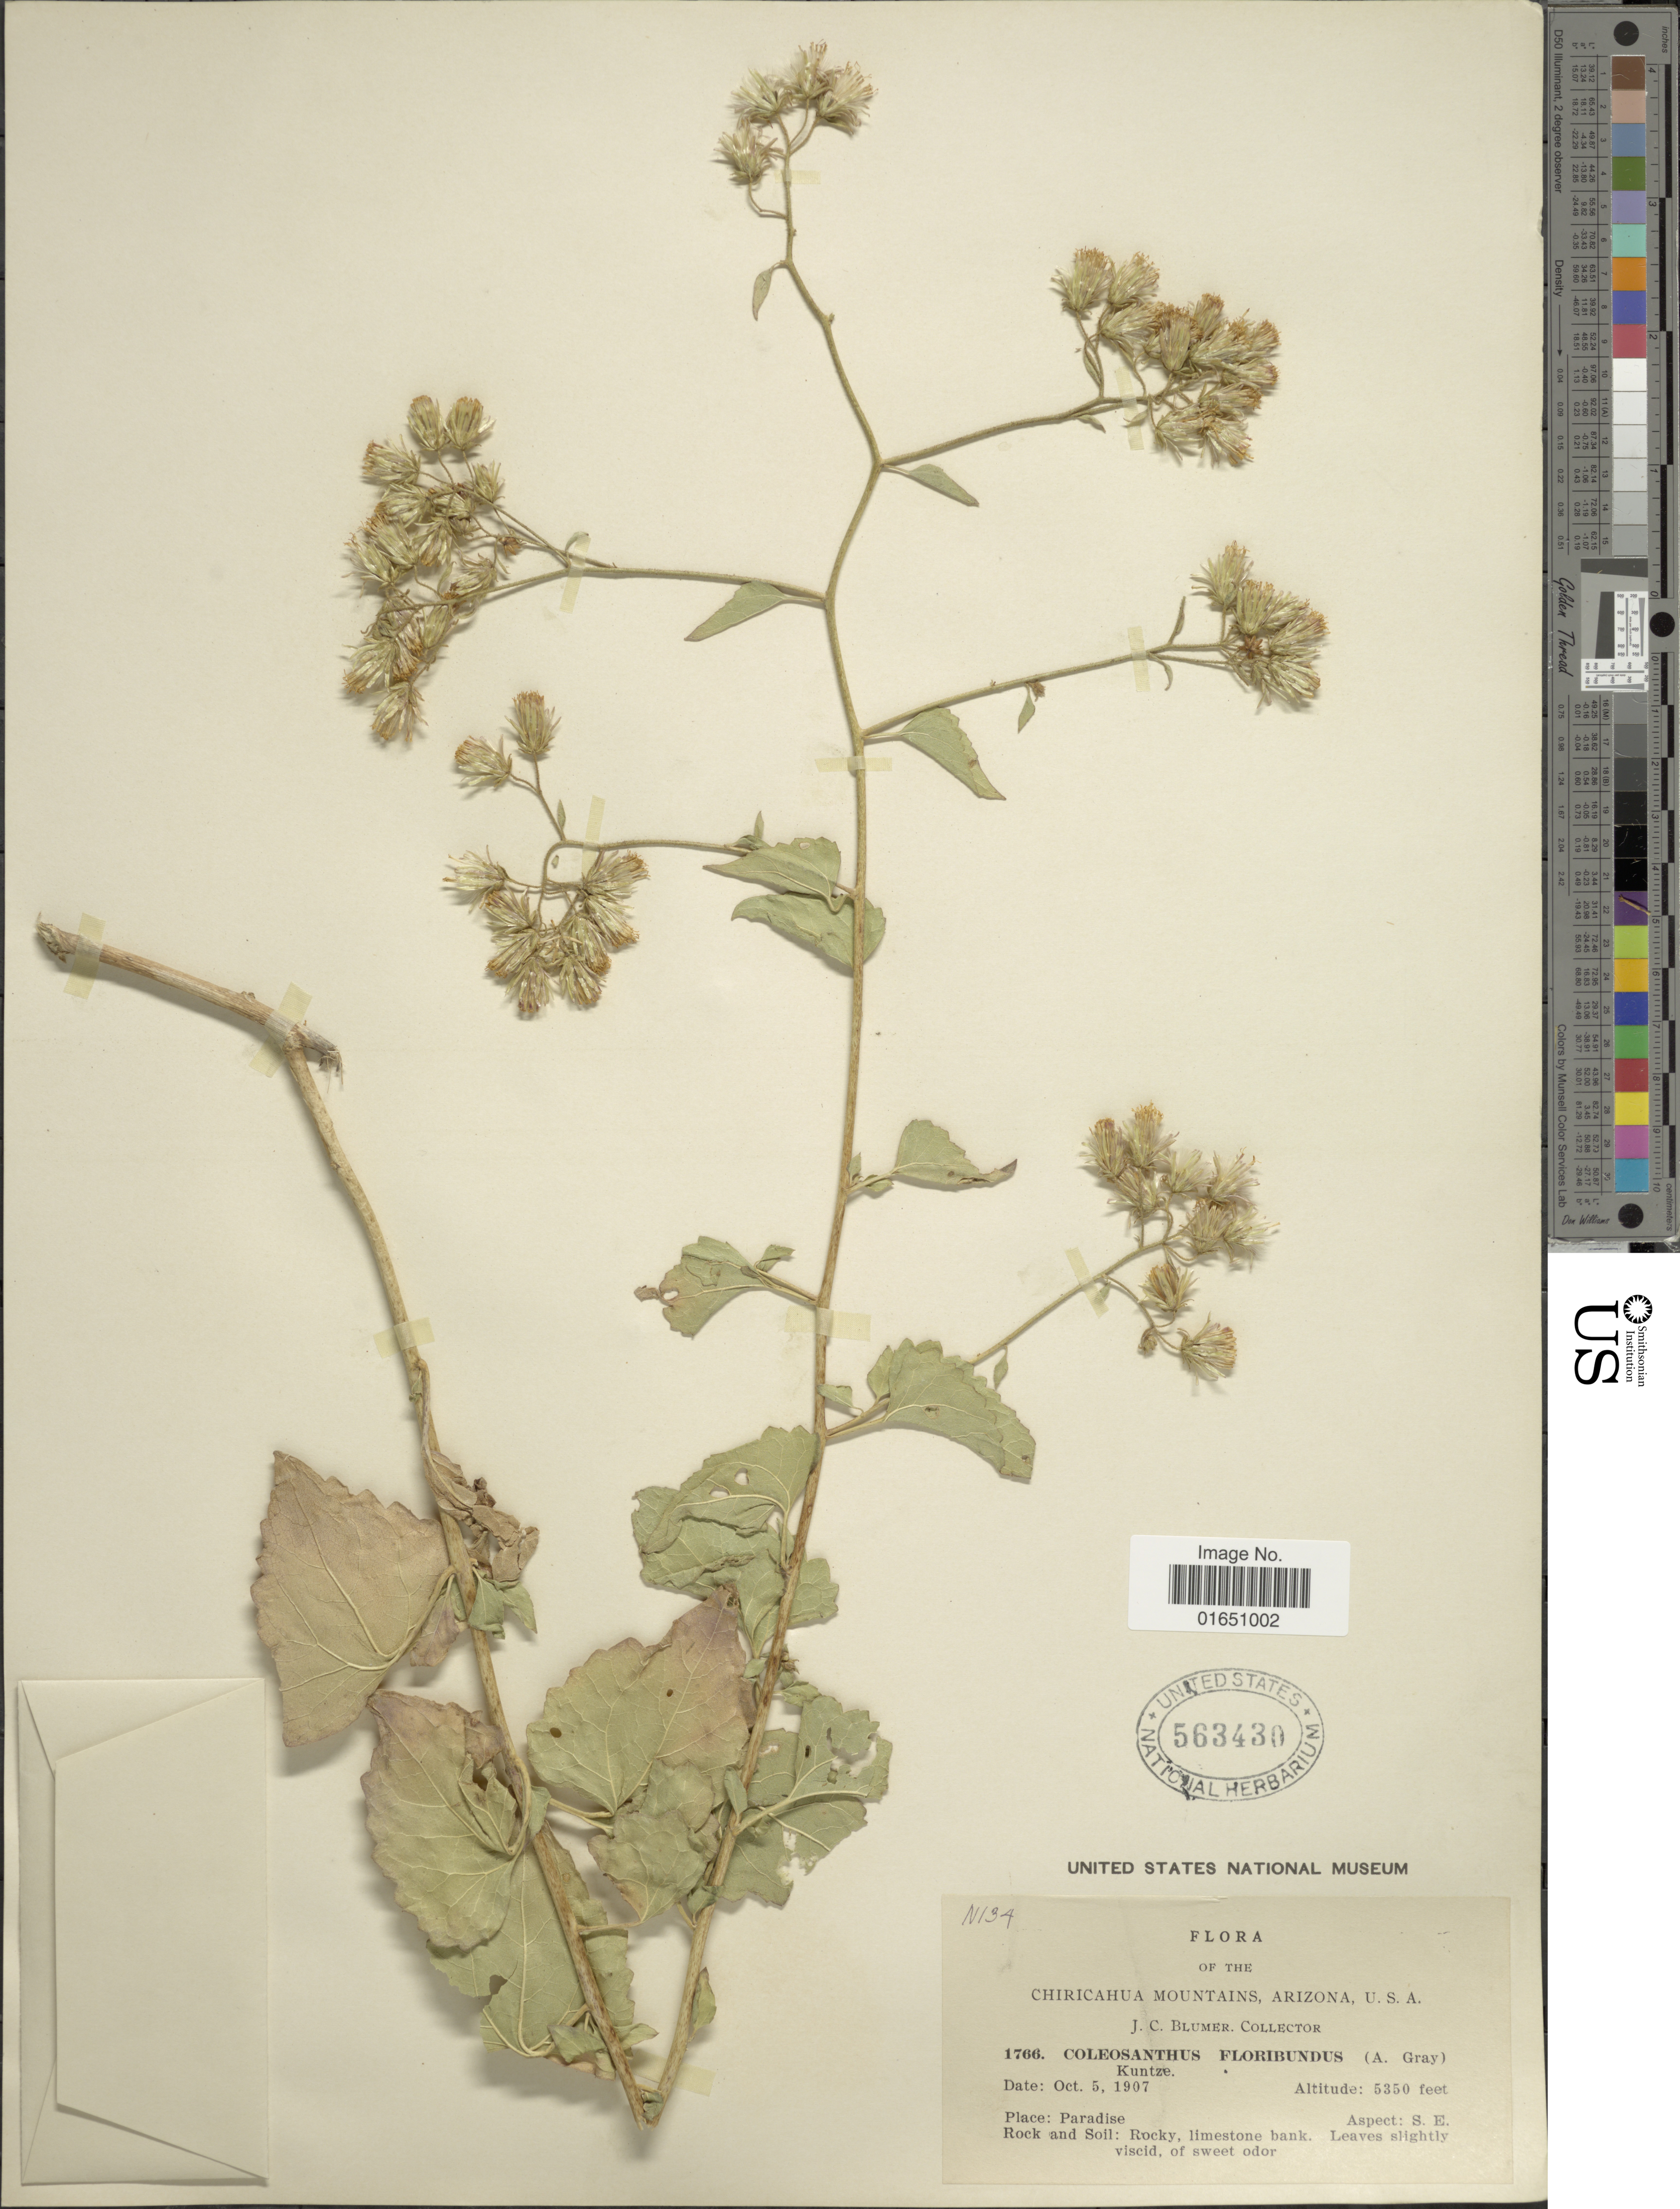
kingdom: Plantae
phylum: Tracheophyta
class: Magnoliopsida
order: Asterales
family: Asteraceae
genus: Brickellia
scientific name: Brickellia floribunda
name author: A. Gray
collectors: J. C. Blumer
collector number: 1766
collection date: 1907-10-05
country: United States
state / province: Arizona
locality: Chiricahua Mountains, Arizona. Paradise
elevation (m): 1631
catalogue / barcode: US 563430